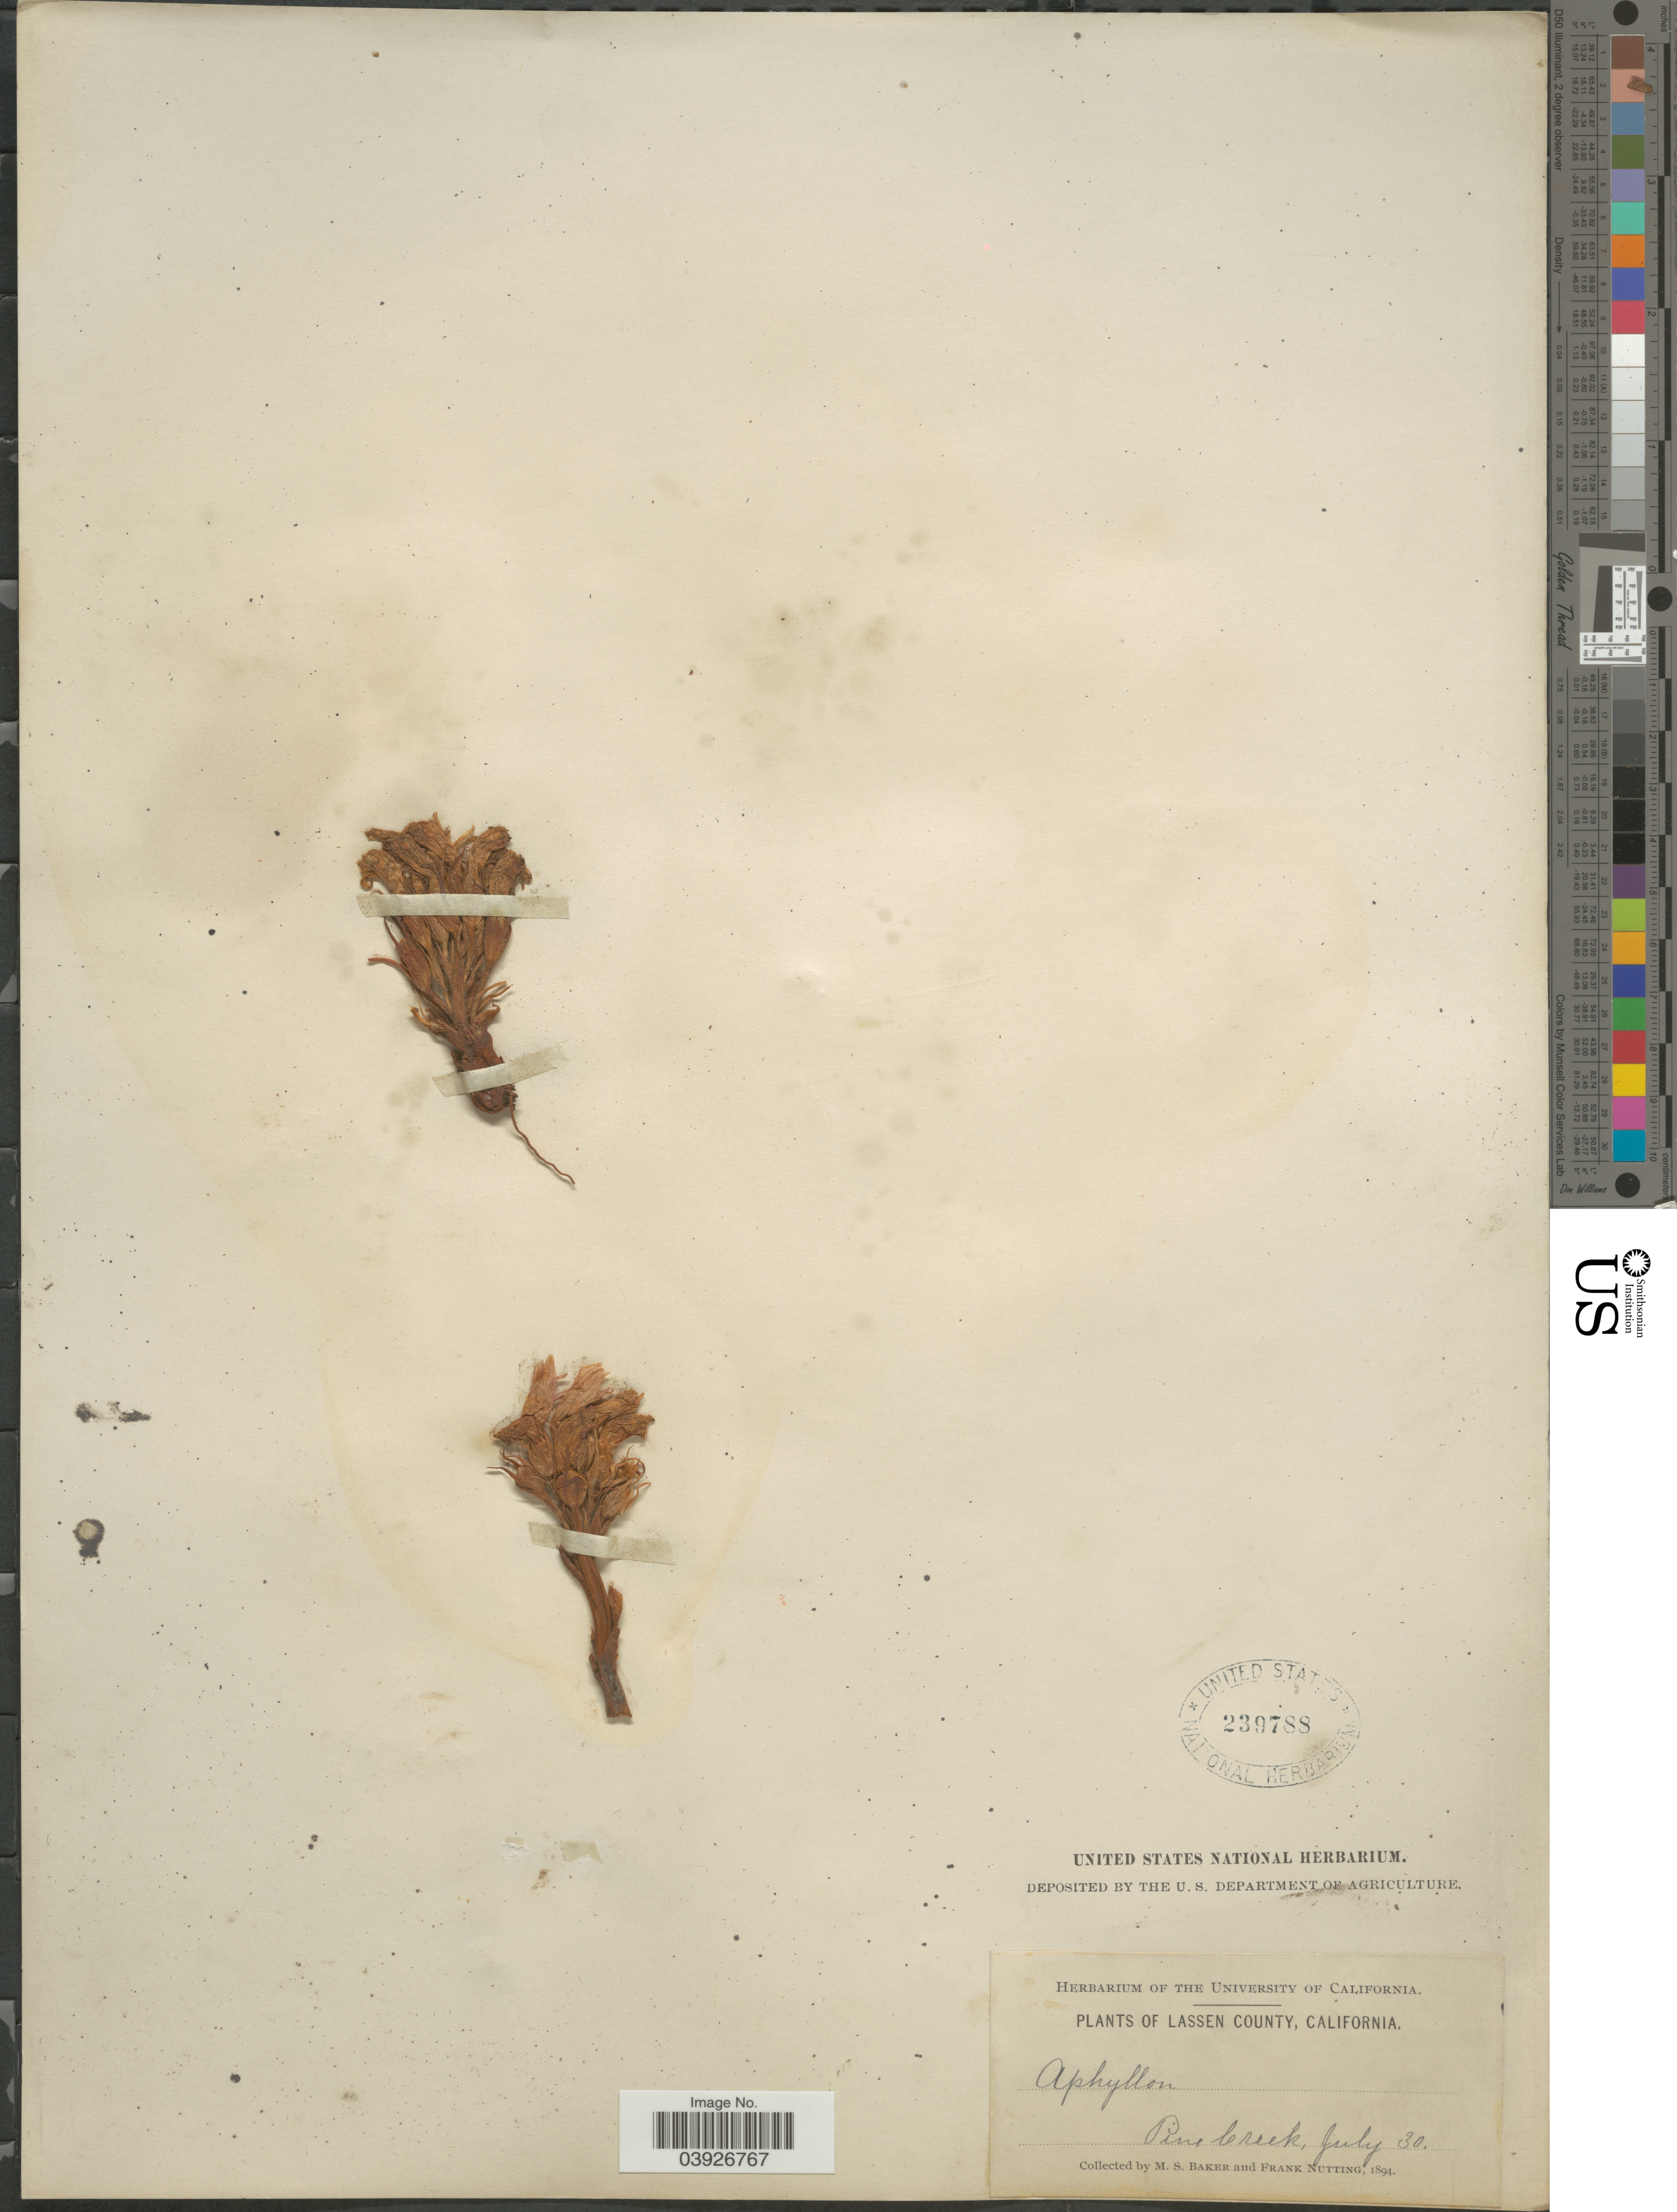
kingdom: Plantae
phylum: Tracheophyta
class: Magnoliopsida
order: Lamiales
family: Orobanchaceae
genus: Aphyllon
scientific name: Aphyllon sp.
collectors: M. S. Baker & F. Nutting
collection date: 1894-07-30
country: United States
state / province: California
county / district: Lassen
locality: Lassen County. Pine Creek.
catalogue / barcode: US 239788